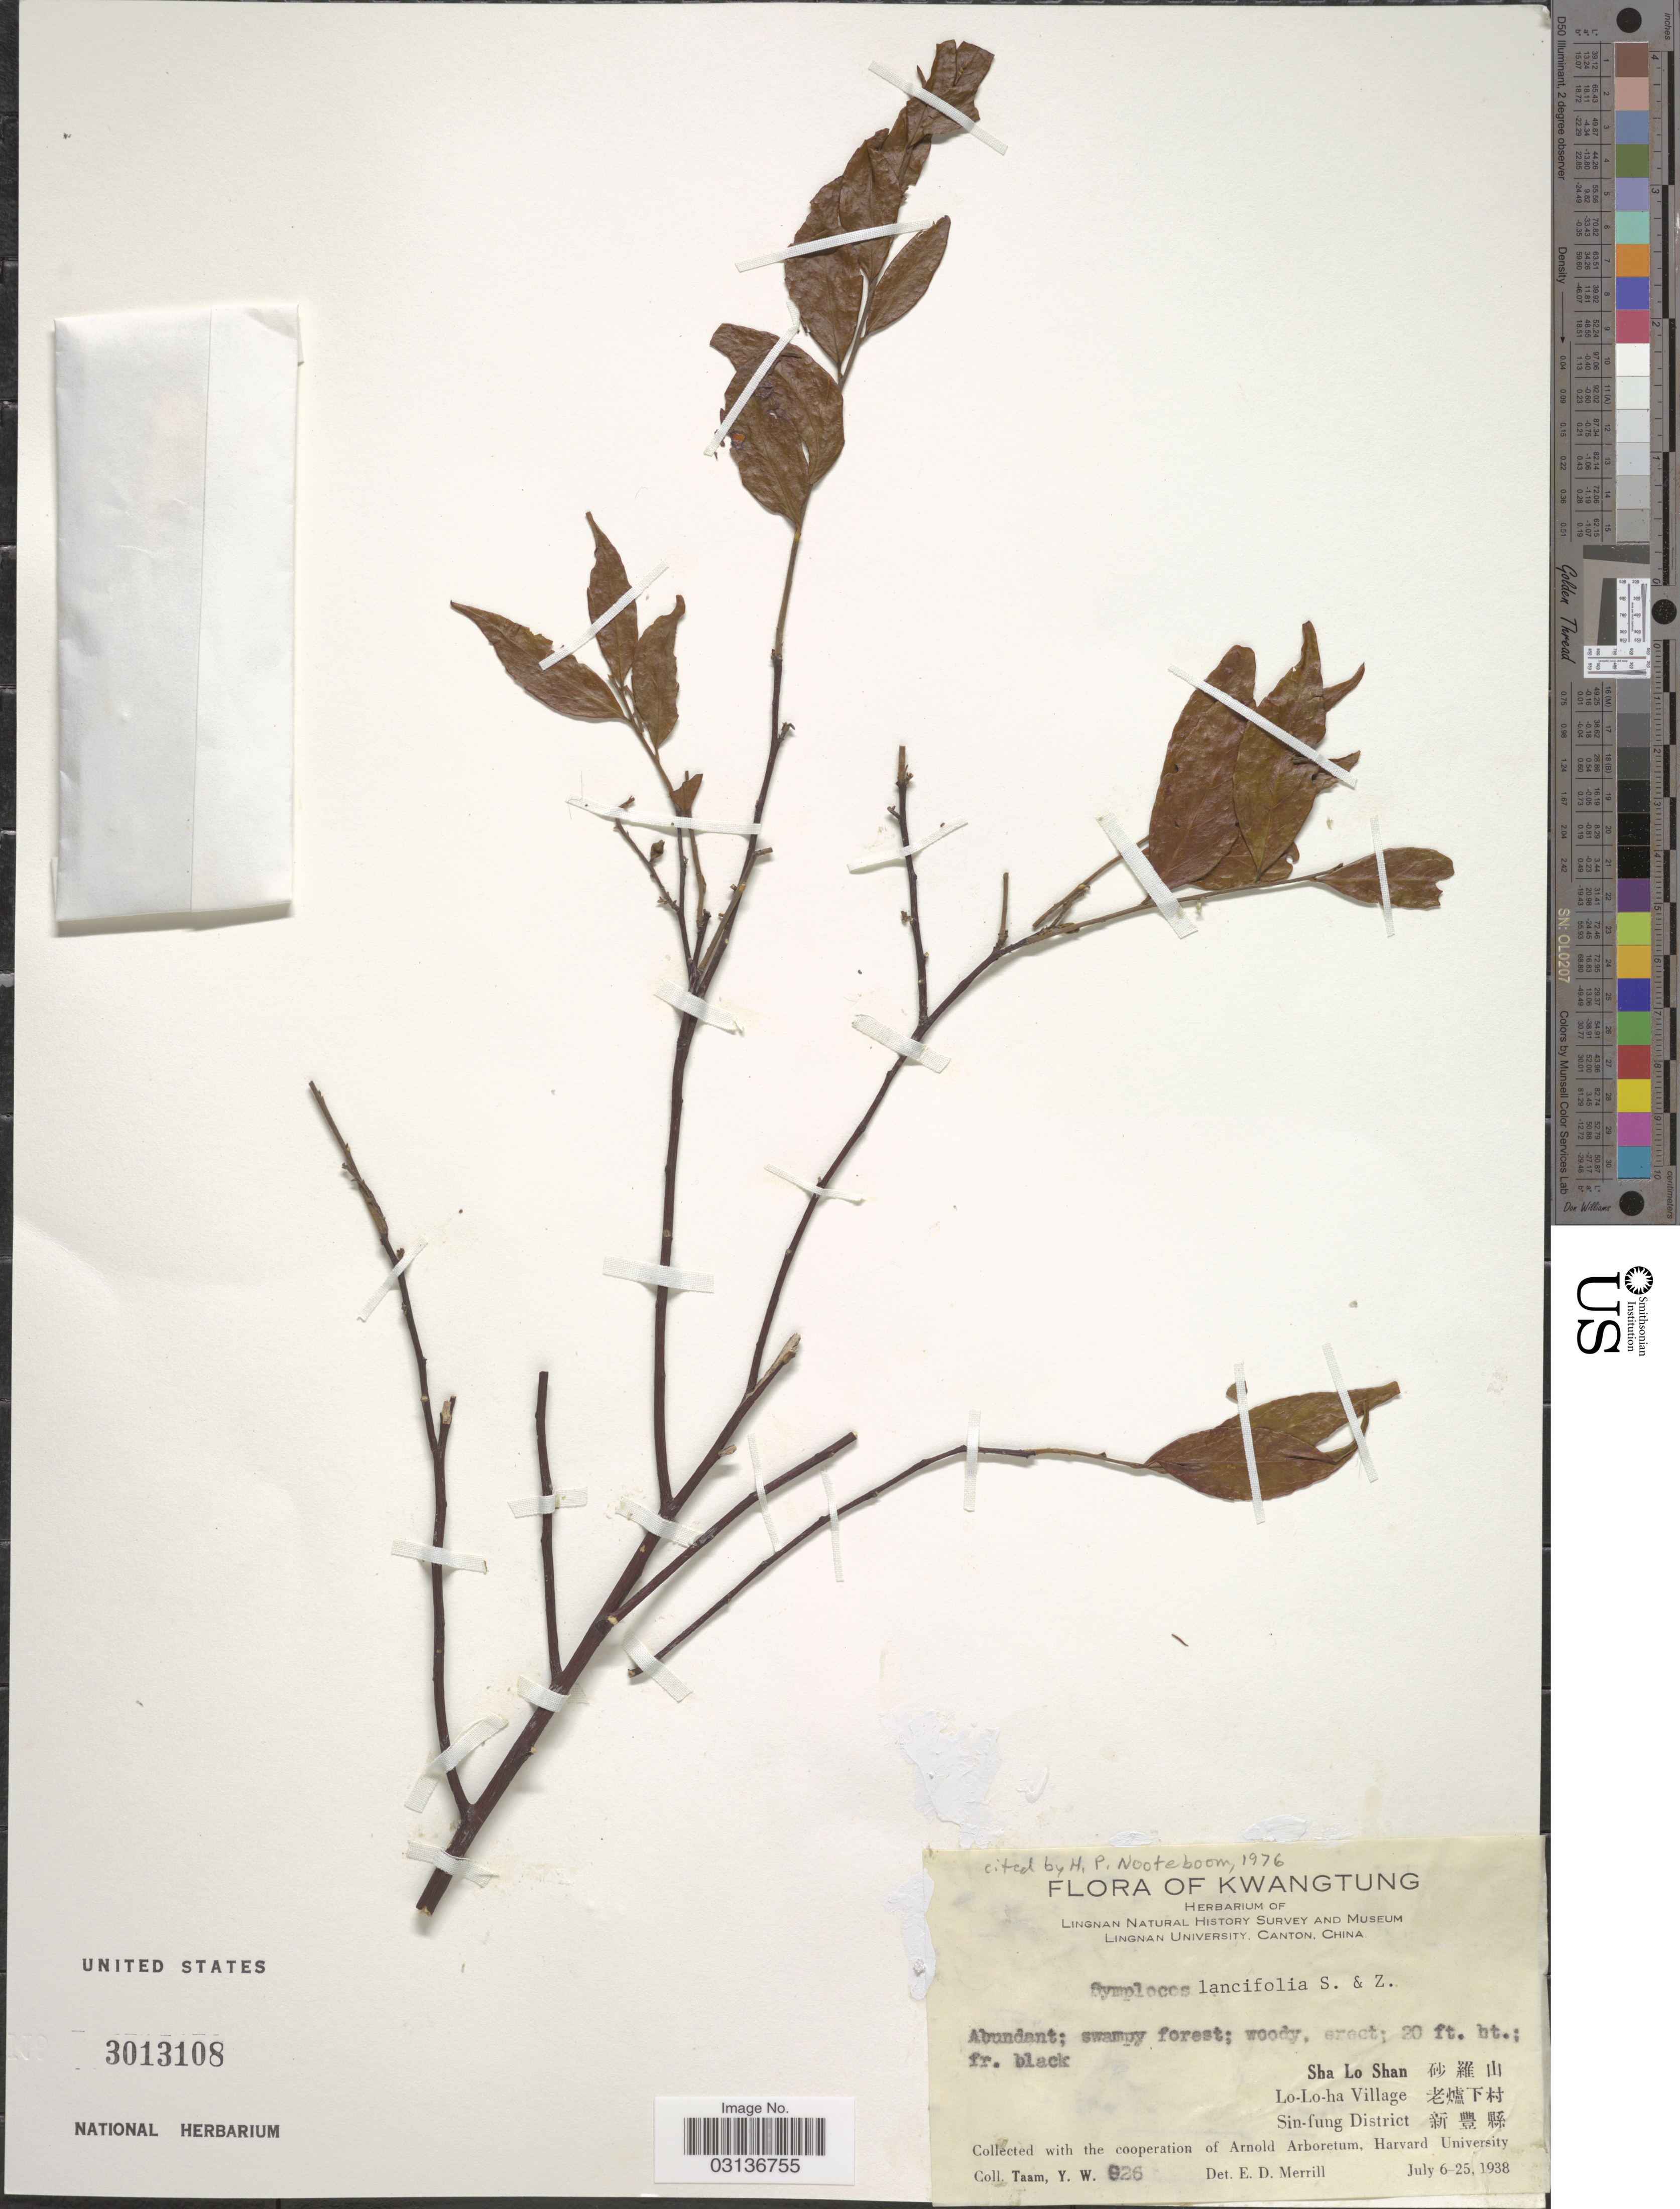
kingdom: Plantae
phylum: Tracheophyta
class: Magnoliopsida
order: Ericales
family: Symplocaceae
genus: Symplocos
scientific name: Symplocos lancifolia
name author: Siebert & Zucc.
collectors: Y. W. Taam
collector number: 926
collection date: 1938-07-06/1938-07-25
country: China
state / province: Guangdong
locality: Kwatung.Sha Lo Shan Lo-Lo-ha Village Sin-fung District .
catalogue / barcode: US 3013108